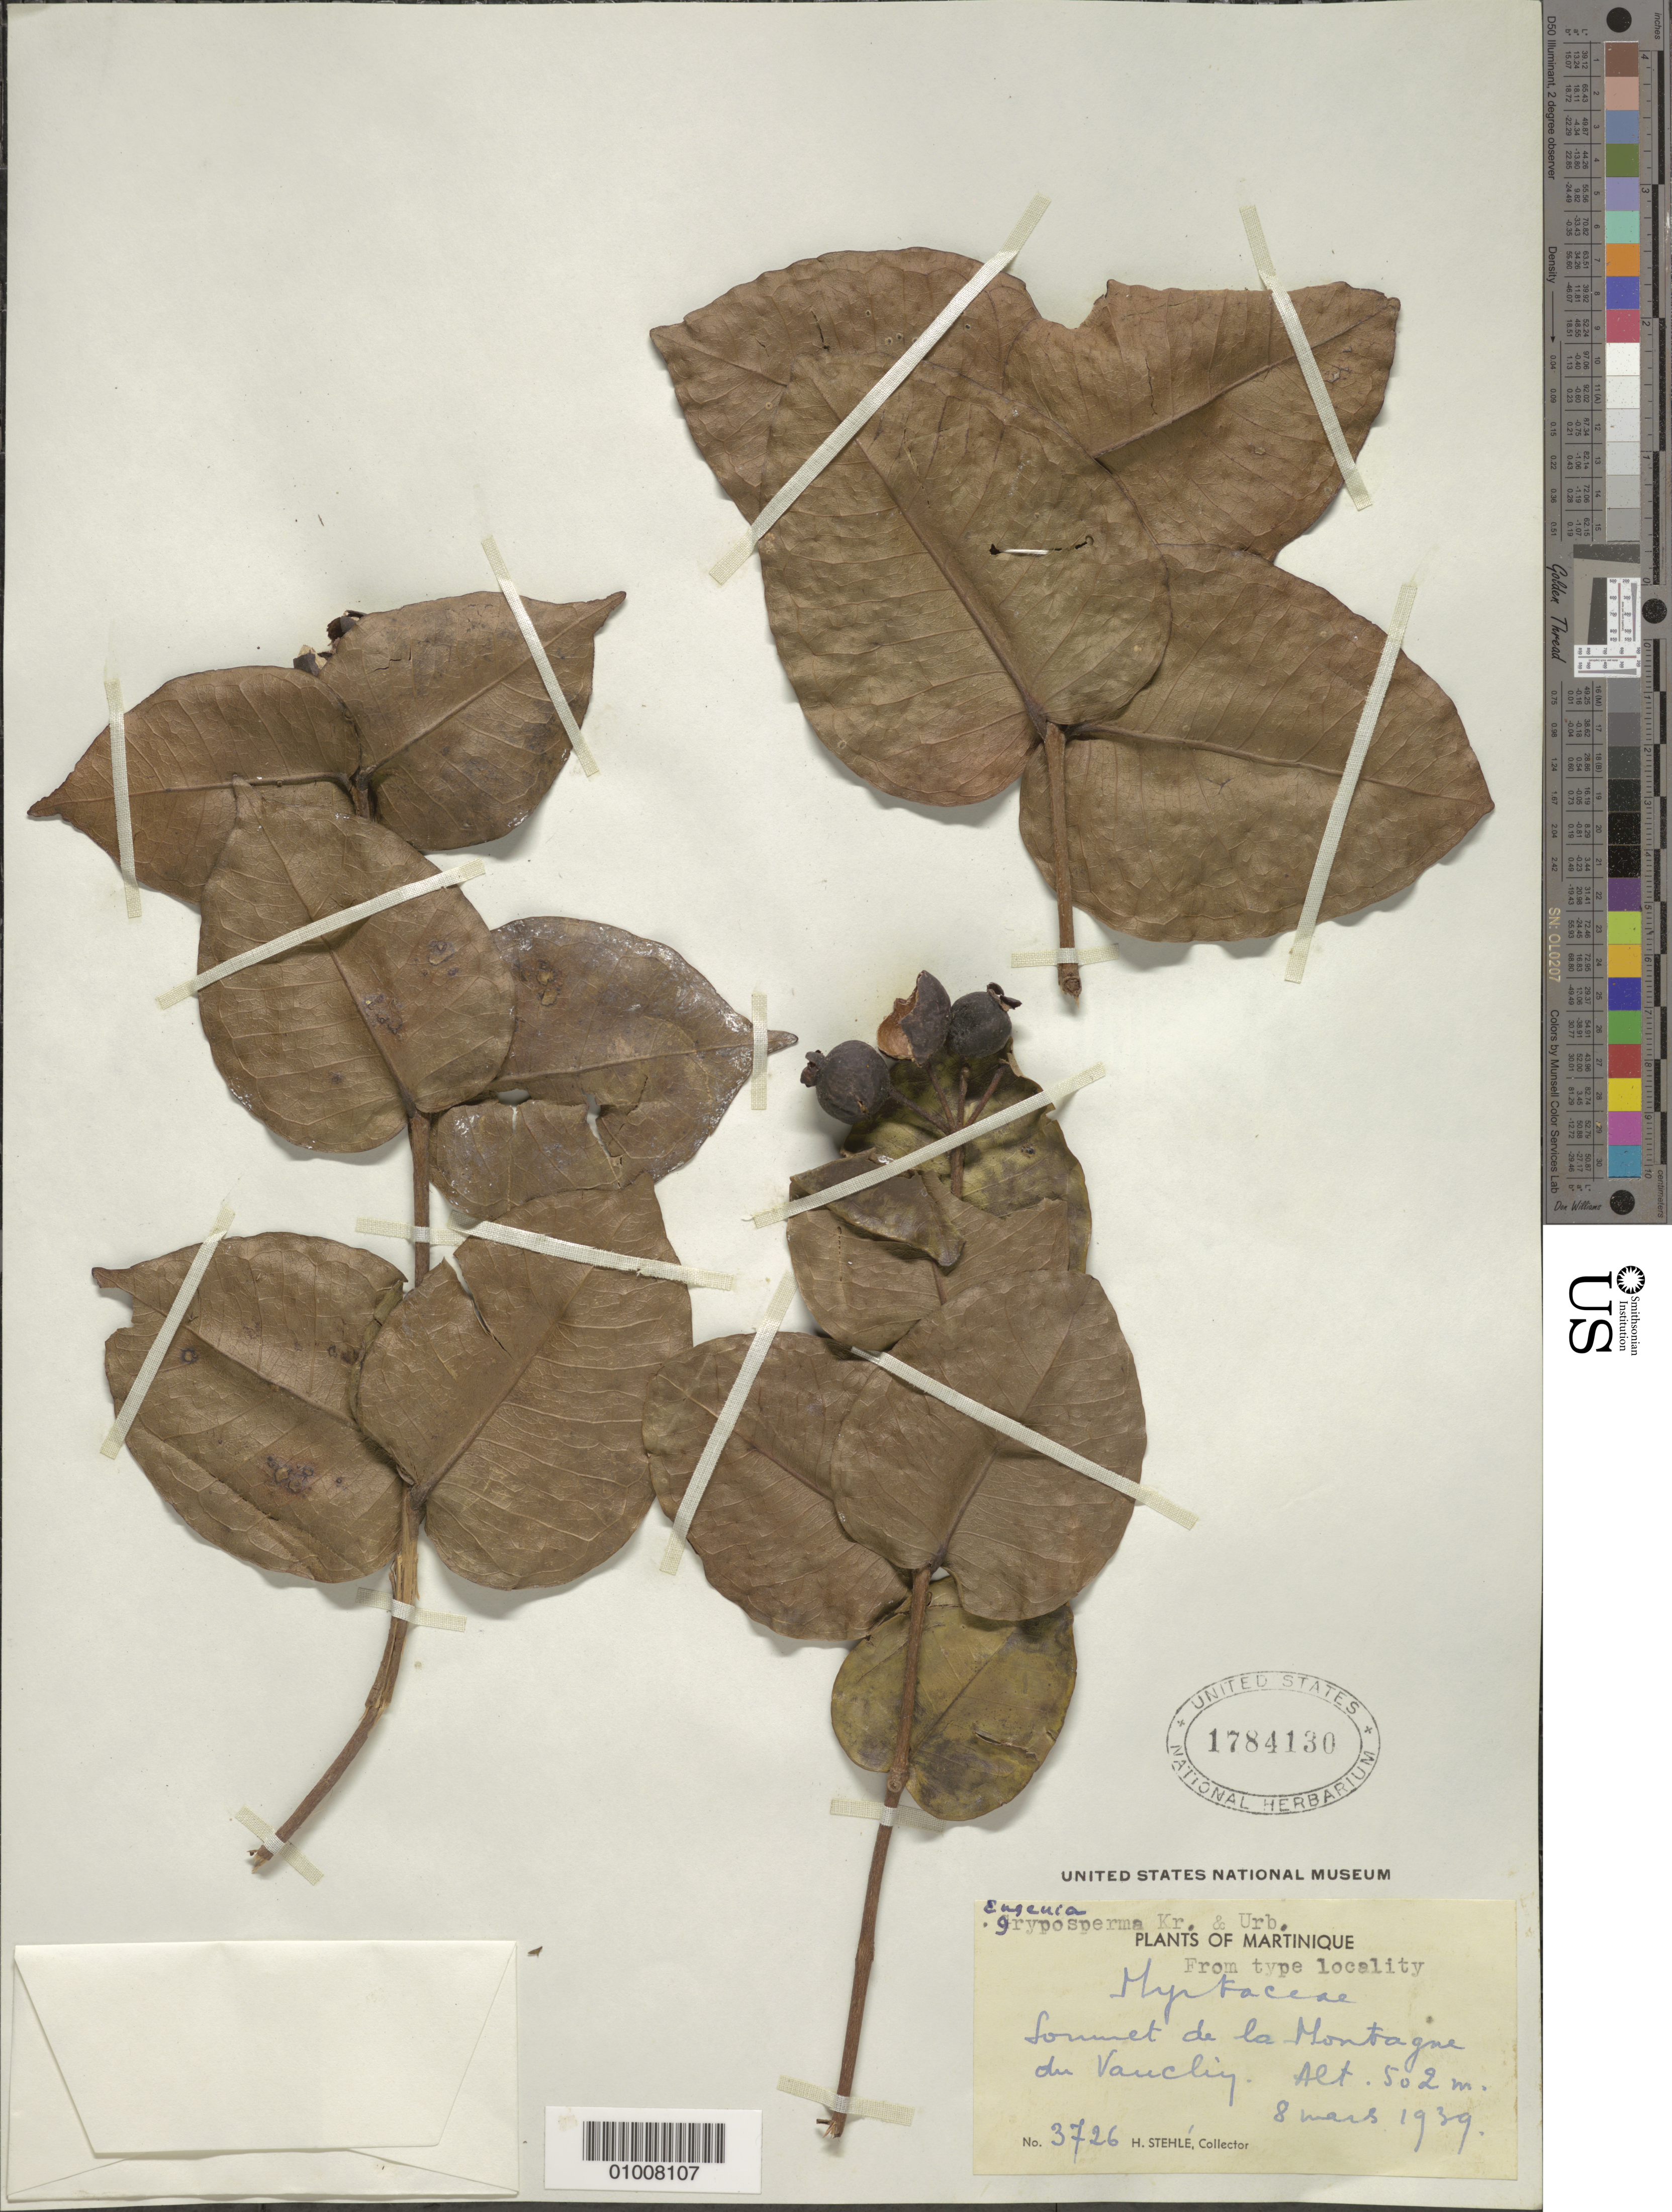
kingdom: Plantae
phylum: Tracheophyta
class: Magnoliopsida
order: Myrtales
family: Myrtaceae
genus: Eugenia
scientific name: Eugenia gryposperma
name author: Krug & Urb.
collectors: H. Stehlé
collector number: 3726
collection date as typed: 08 Mar 1939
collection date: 1939-03-08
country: Martinique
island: Martinique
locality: Sommet de la Montagne du Vauclin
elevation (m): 502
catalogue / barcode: US 1784130